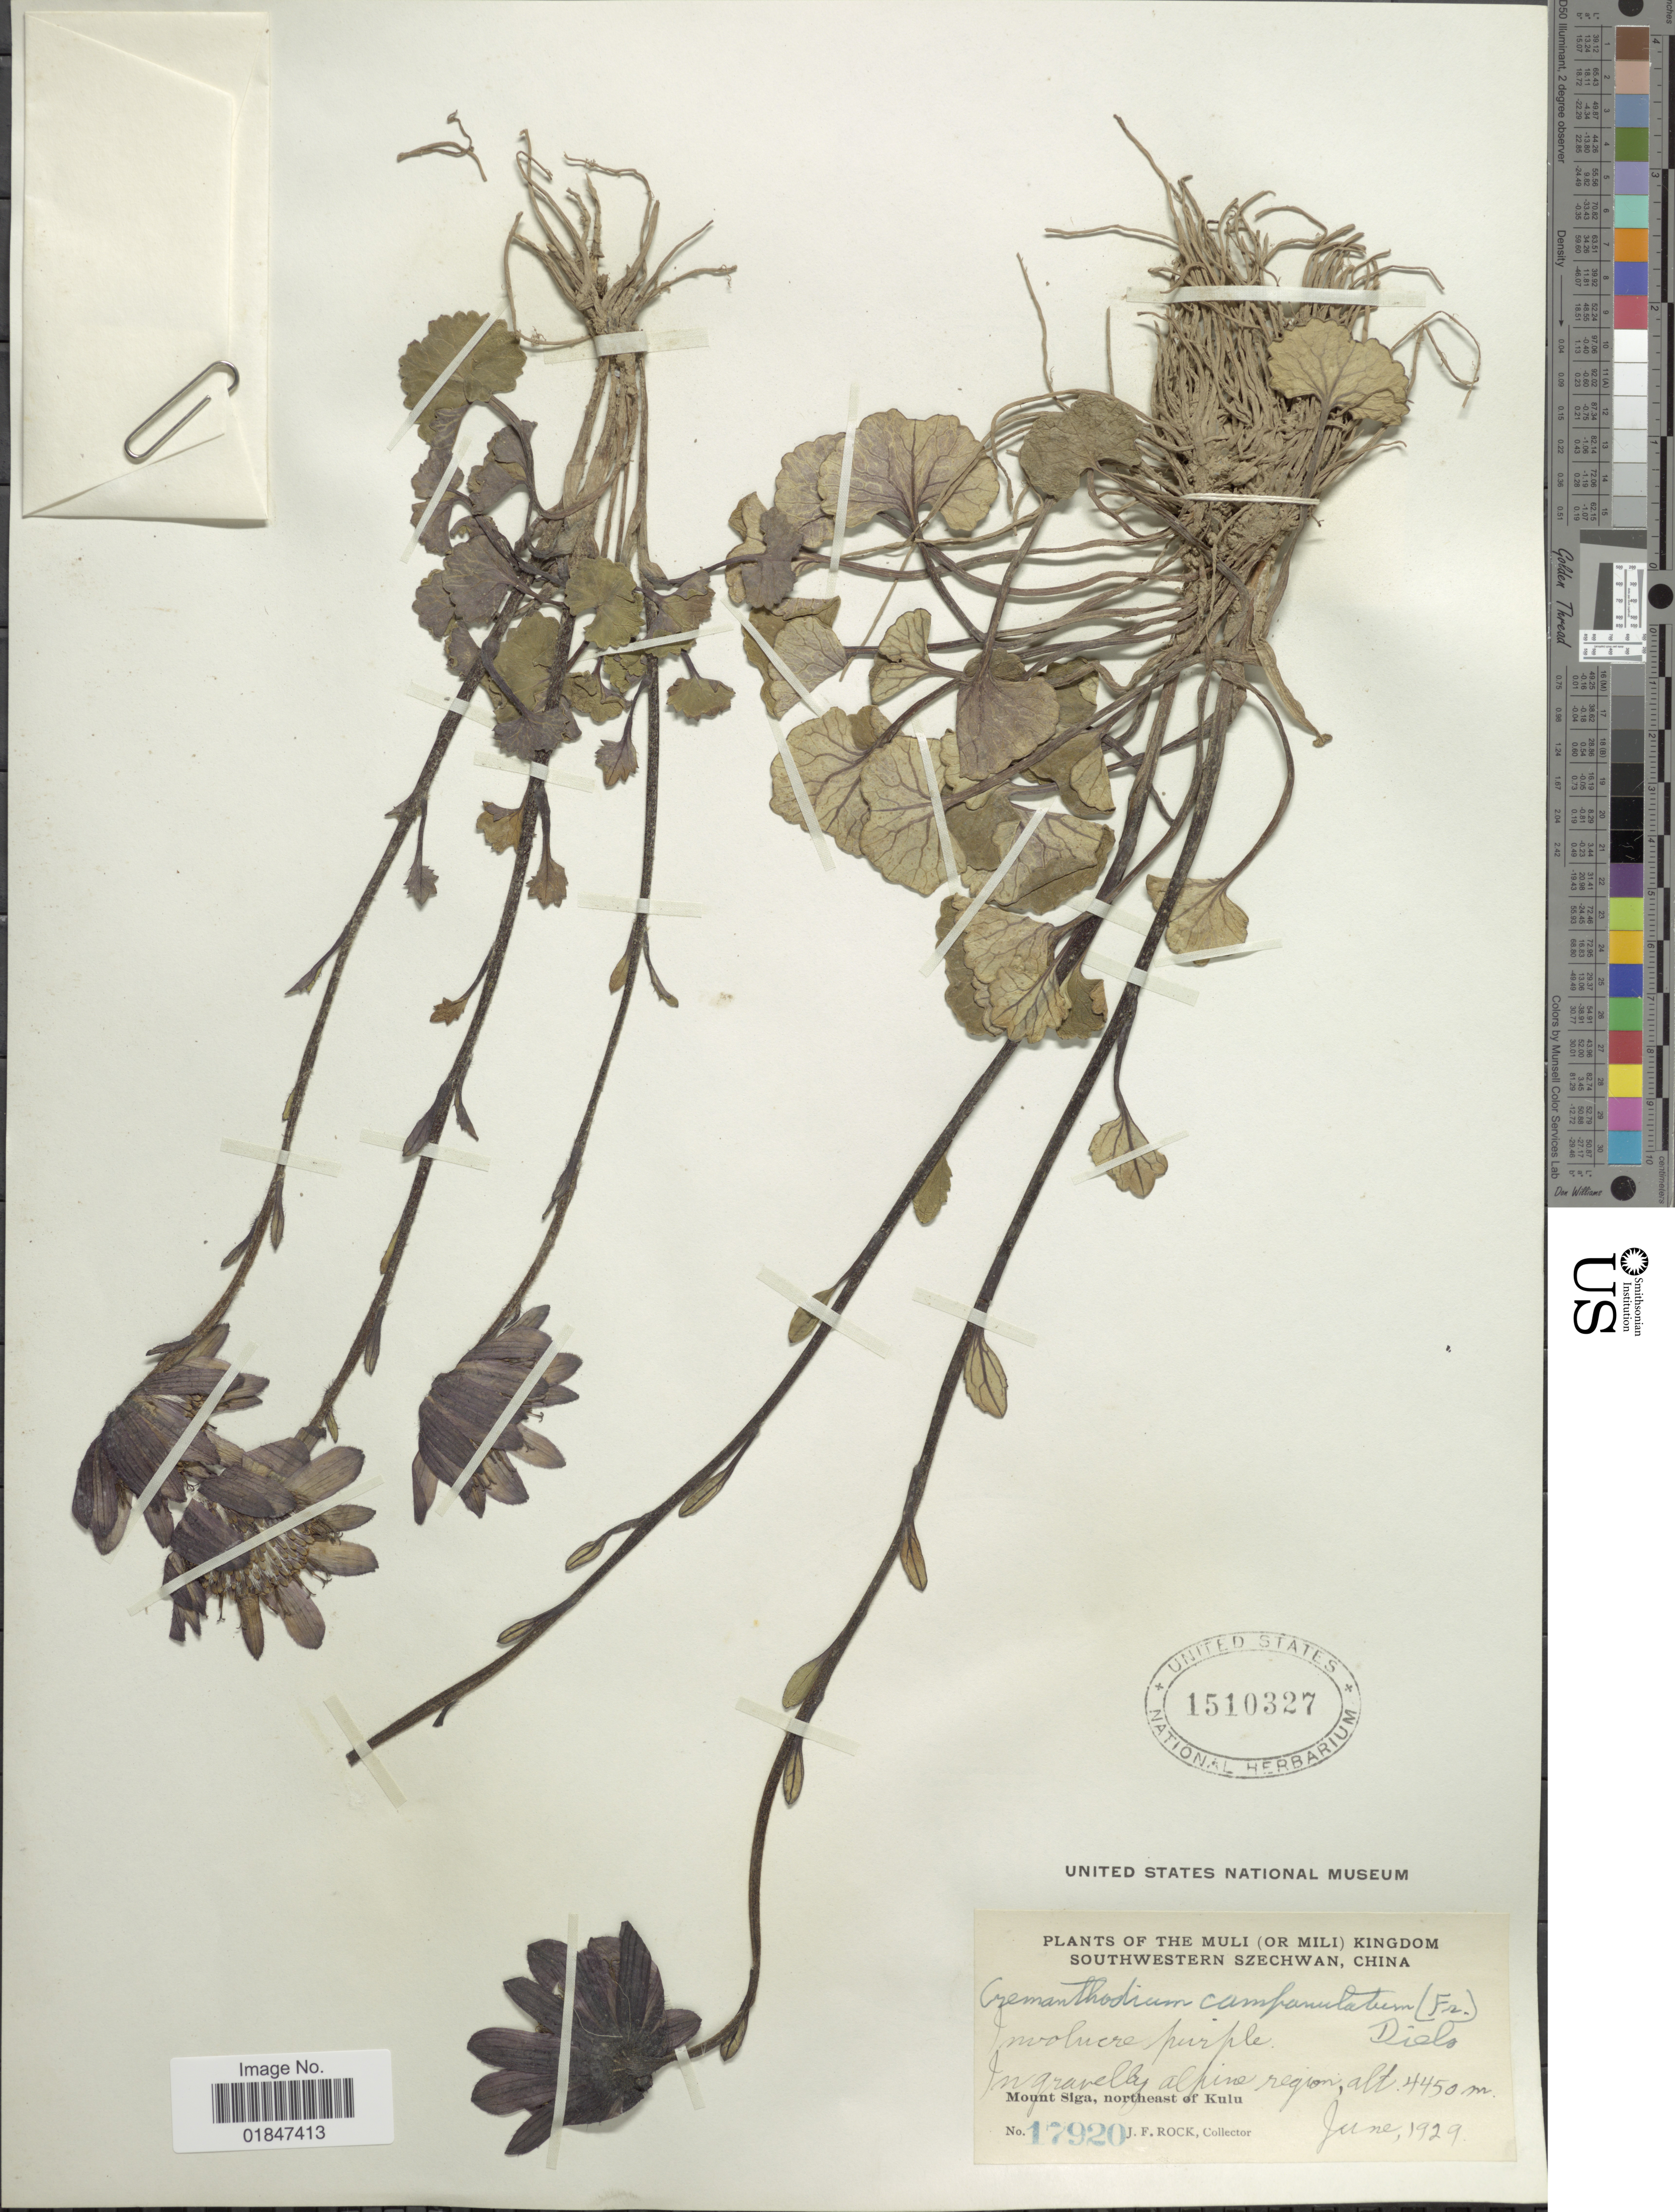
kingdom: Plantae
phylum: Tracheophyta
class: Magnoliopsida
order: Asterales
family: Asteraceae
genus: Cremanthodium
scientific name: Cremanthodium campanulatum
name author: Diels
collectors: J. Rock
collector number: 17920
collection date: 1929-06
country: China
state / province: Sichuan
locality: The Mulo (or Mili) Kingdom, southwestern Szechwan, in gravelly alpine region, Mount Siga, northeast of Kulu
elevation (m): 4450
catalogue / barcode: US 1510327